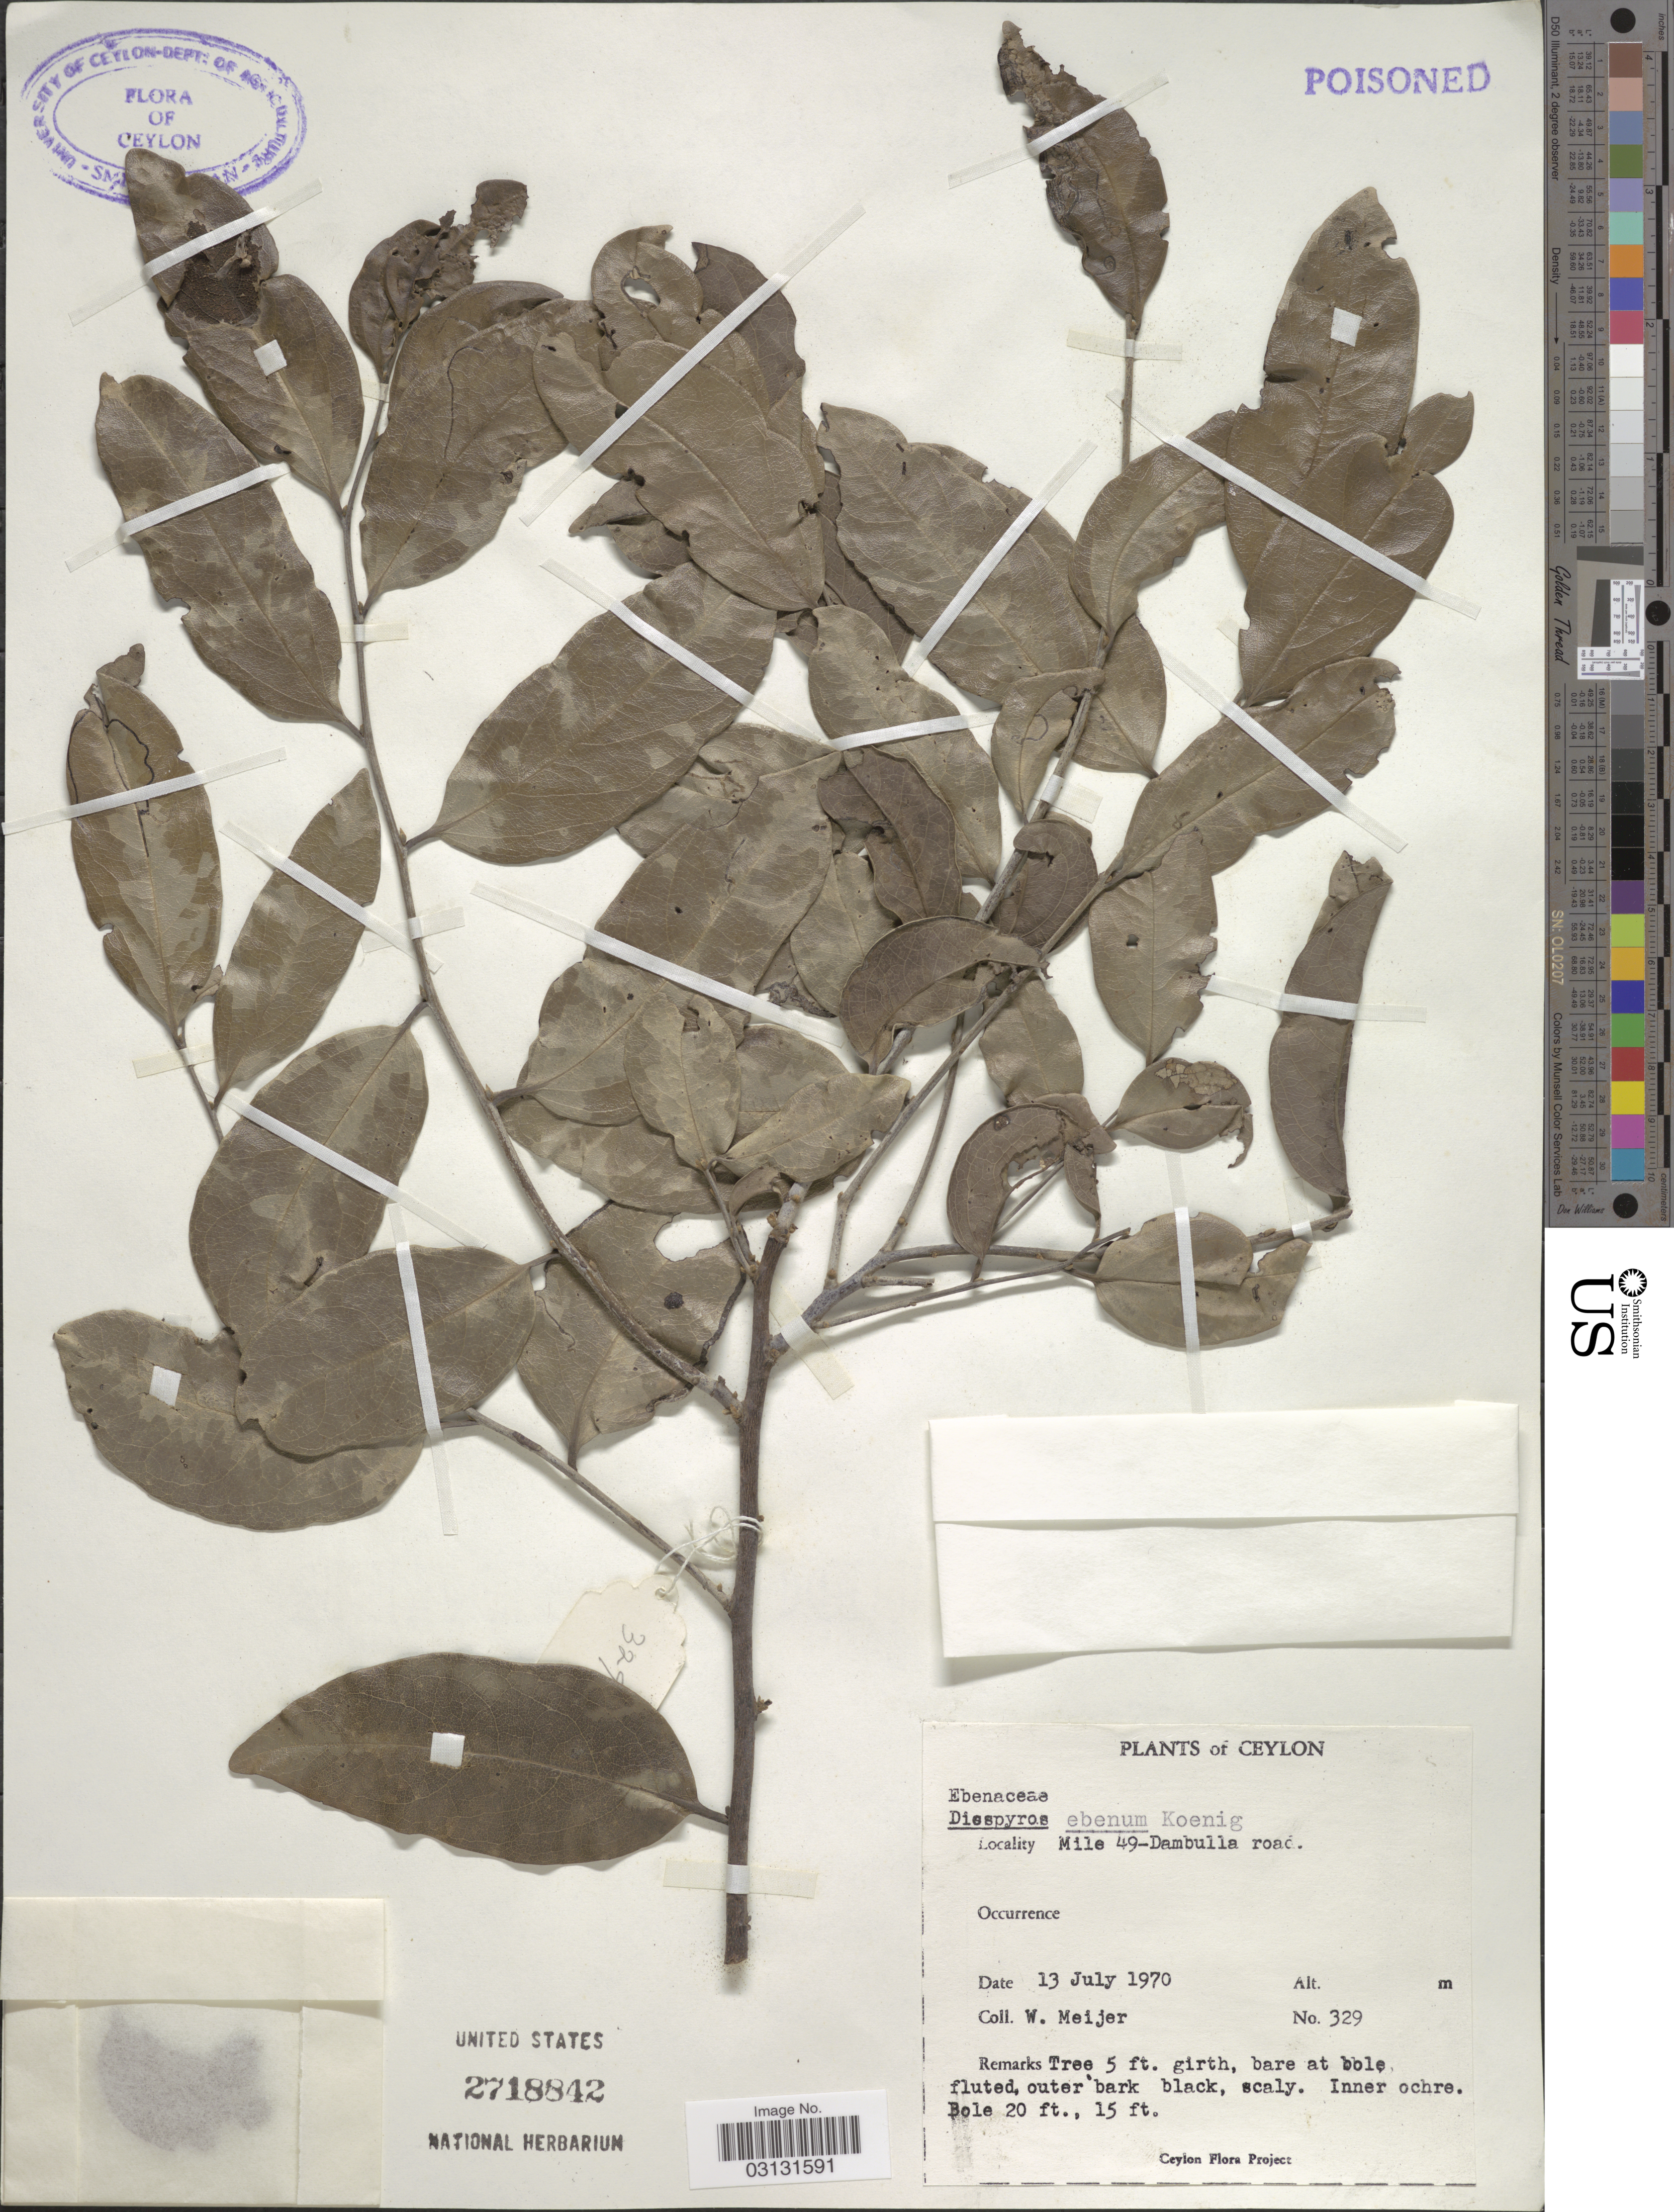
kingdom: Plantae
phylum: Tracheophyta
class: Magnoliopsida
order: Ericales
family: Ebenaceae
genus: Diospyros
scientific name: Diospyros ebenum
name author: J. Koenig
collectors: W. Meijer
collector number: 329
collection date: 1970-07-13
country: Sri Lanka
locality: Ceylon. Mile 49-Dambulla road.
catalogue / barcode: US 2718842